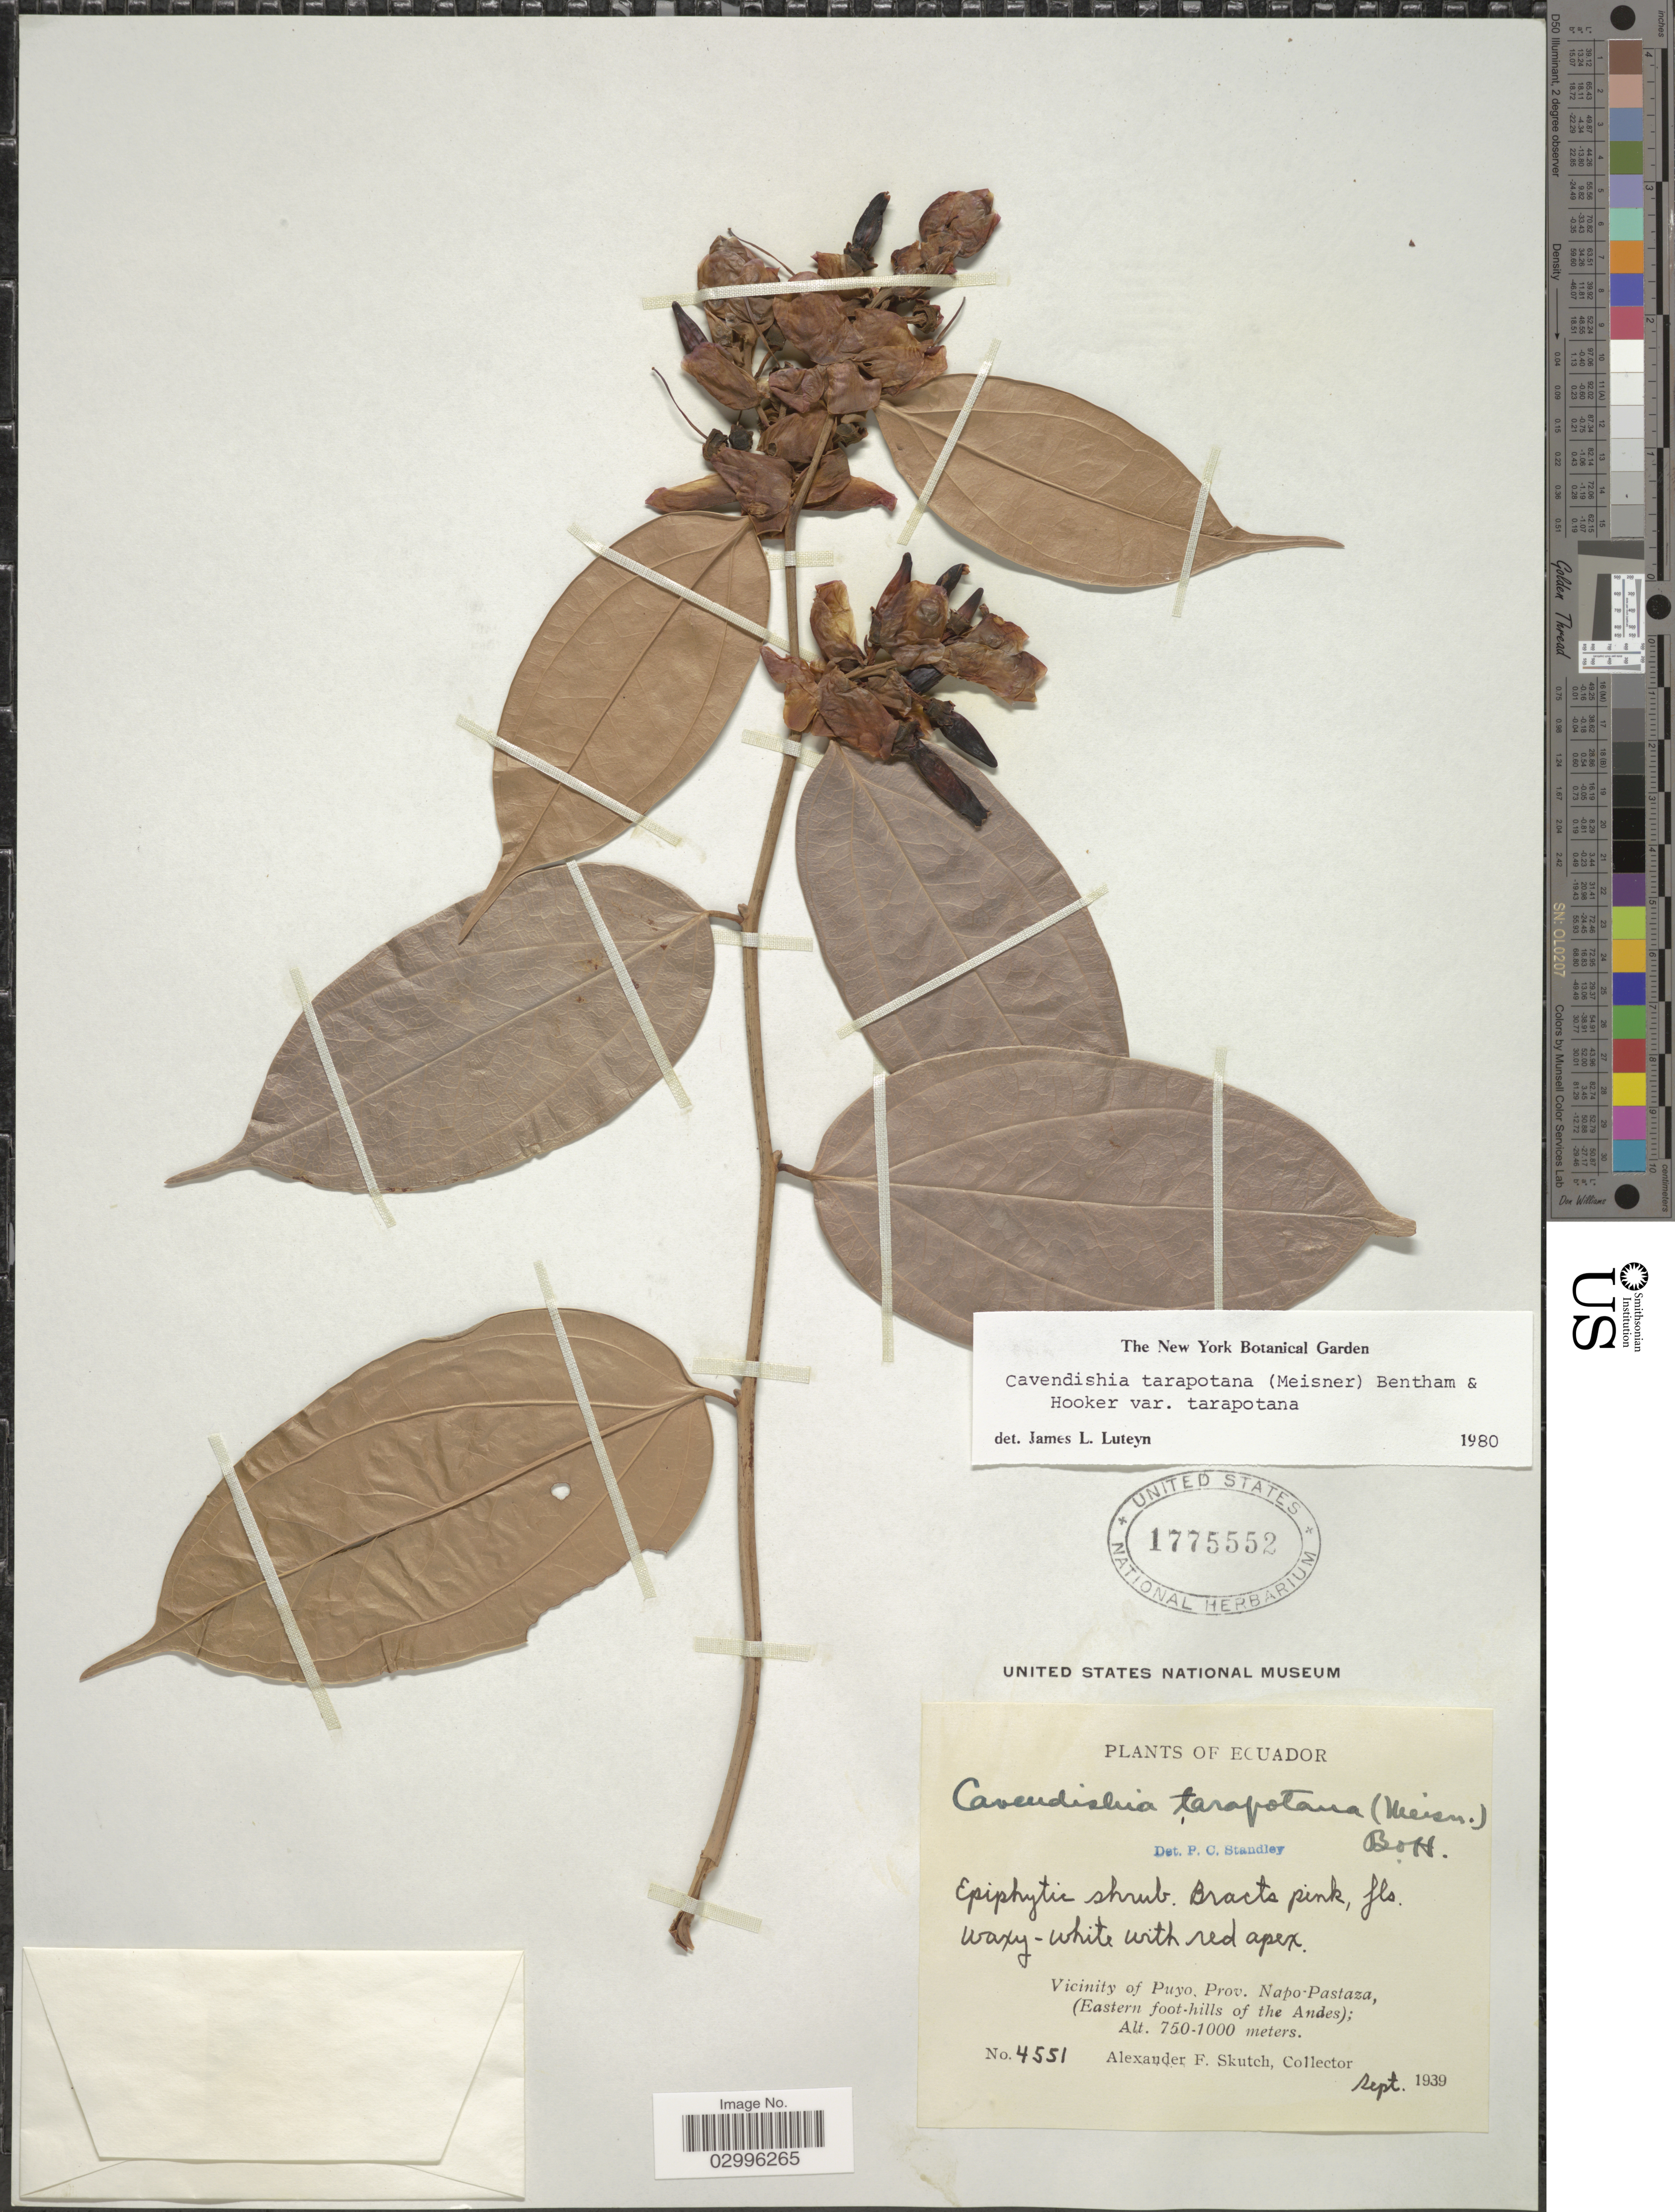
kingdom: Plantae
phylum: Tracheophyta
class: Magnoliopsida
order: Ericales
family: Ericaceae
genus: Cavendishia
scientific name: Cavendishia tarapotana var. tarapotana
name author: (Meisn.) Benth. & Hook.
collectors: A. F. Skutch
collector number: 4551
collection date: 1939-09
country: Ecuador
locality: Vicinity of Puyo, Prov. Napo-Pastaza, (Eastern foot-hills of the Andes).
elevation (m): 750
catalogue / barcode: US 1775552